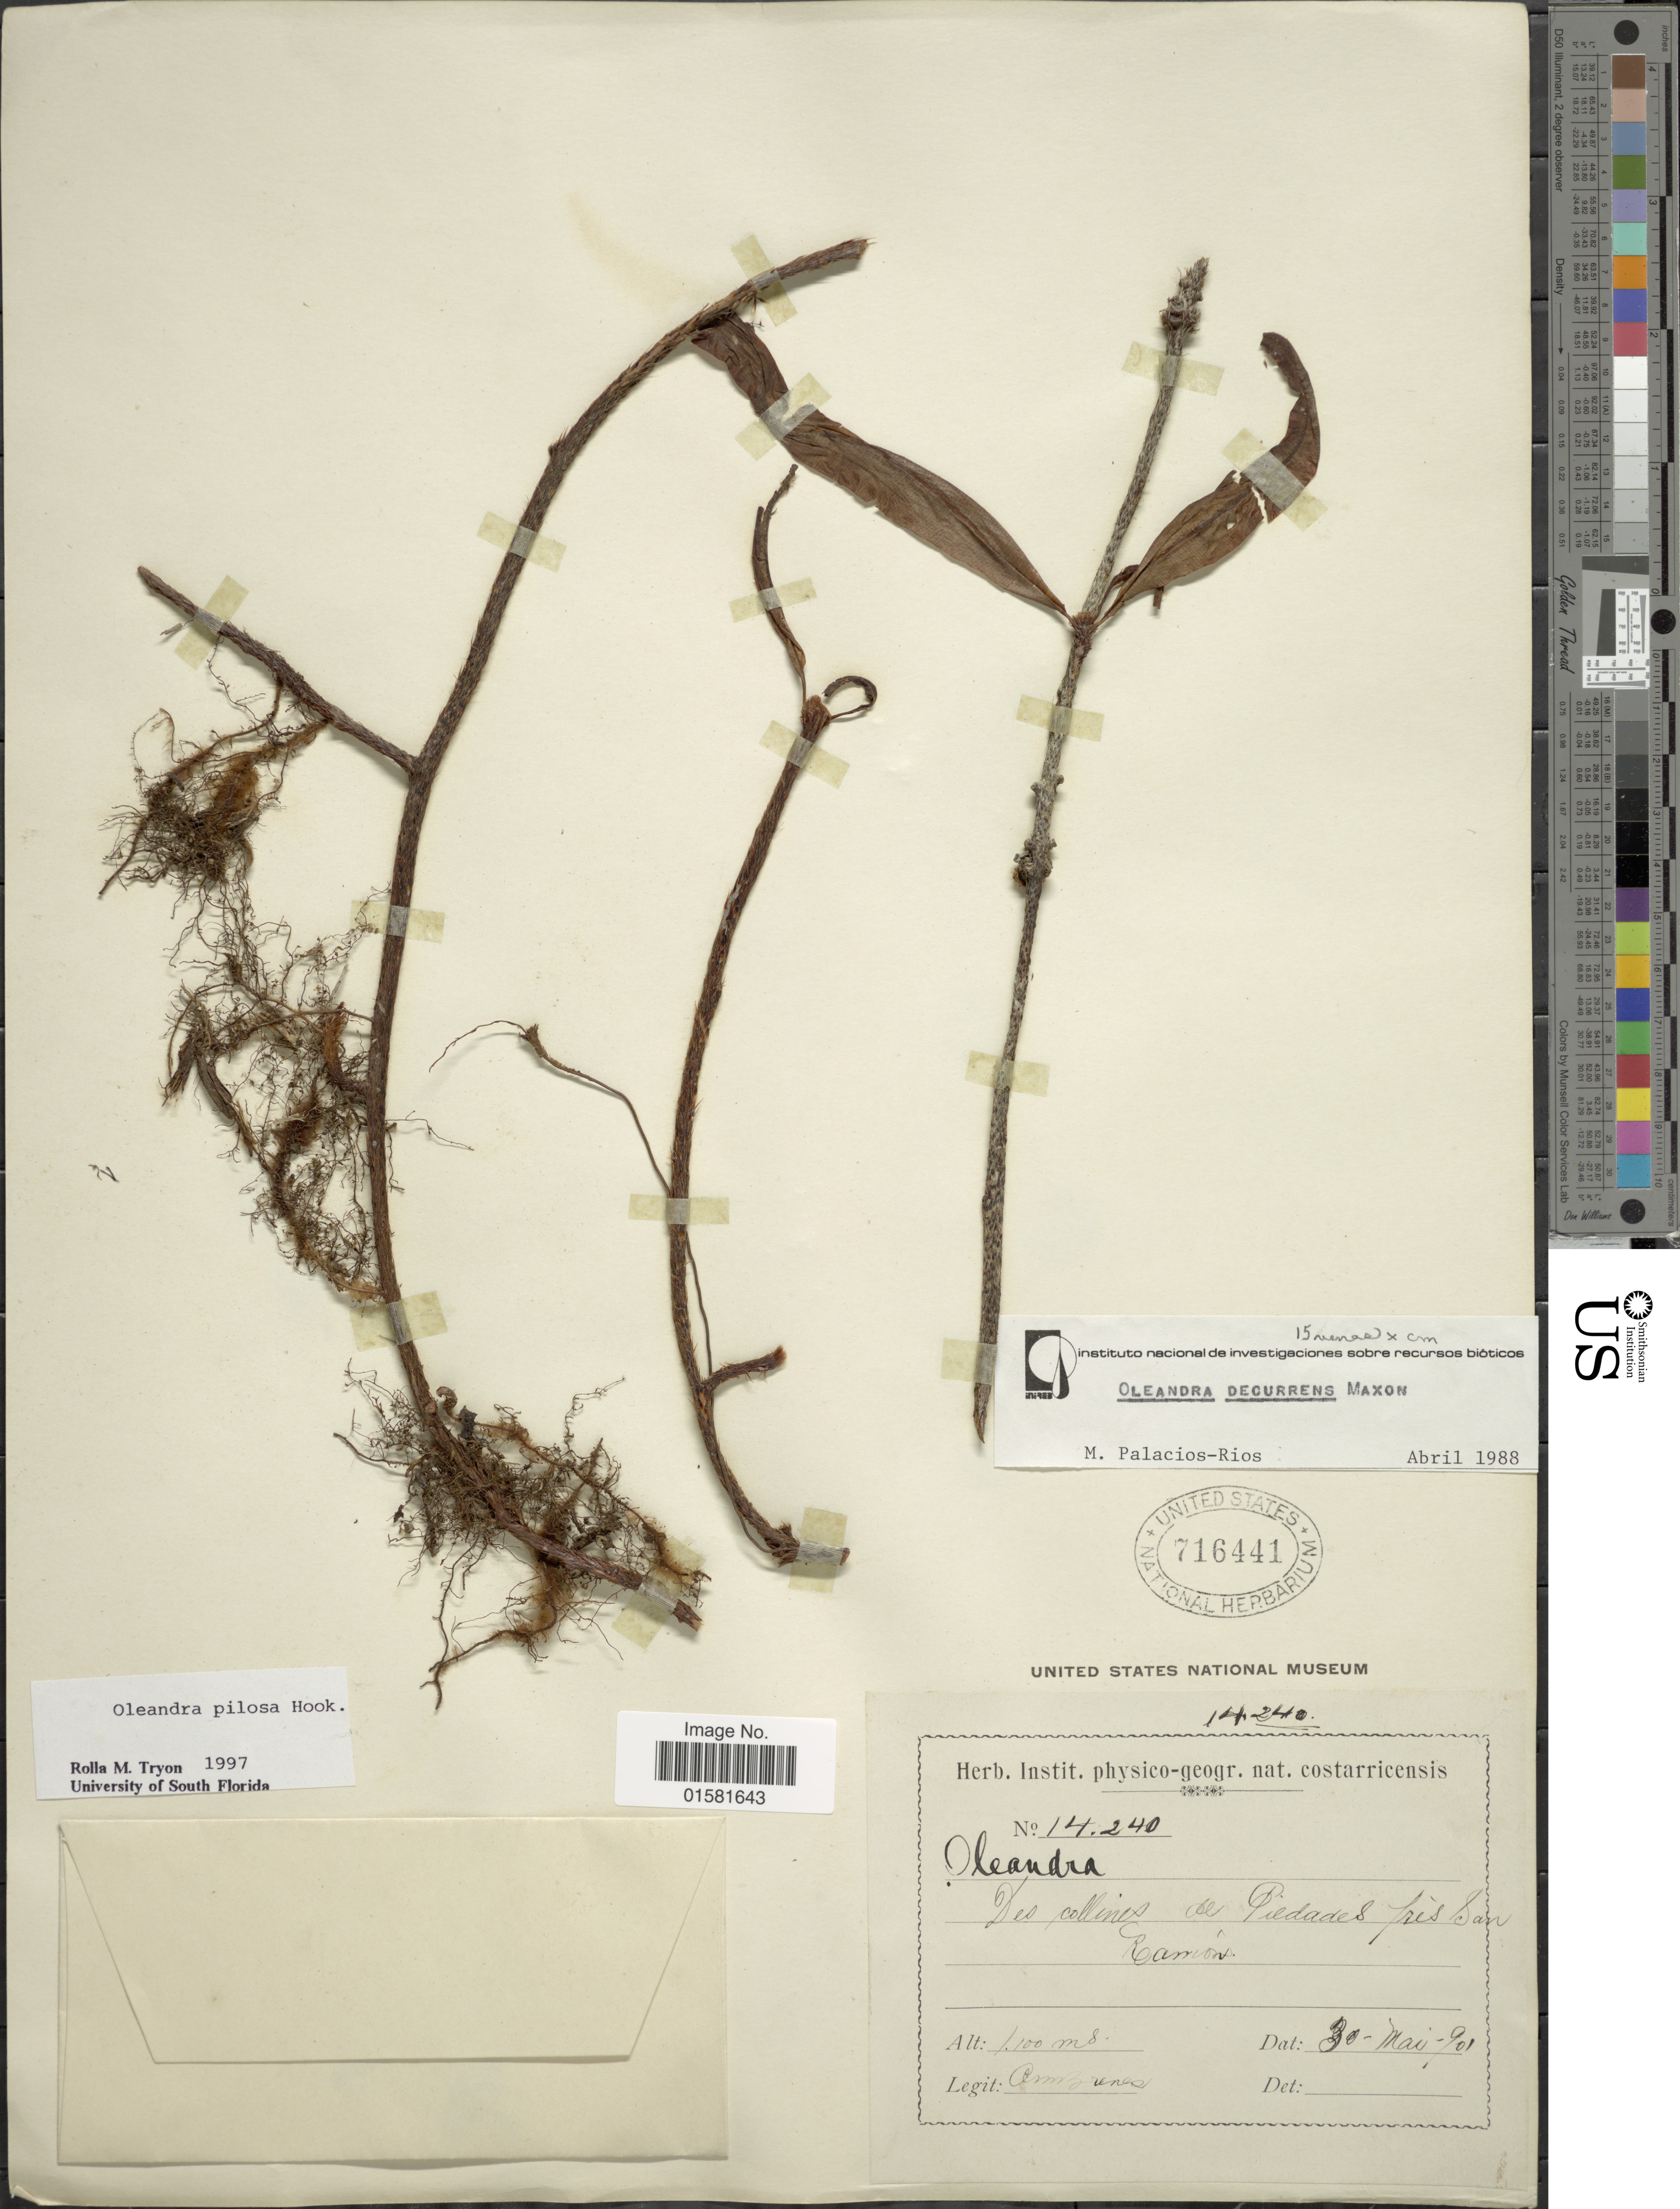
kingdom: Plantae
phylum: Tracheophyta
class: Polypodiopsida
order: Polypodiales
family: Oleandraceae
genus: Oleandra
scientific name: Oleandra decurrens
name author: Maxon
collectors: A. Brenes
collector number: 14240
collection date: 1901-05-30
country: Costa Rica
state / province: Alajuela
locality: Des collines de Piedades près San Ramón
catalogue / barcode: US 716441